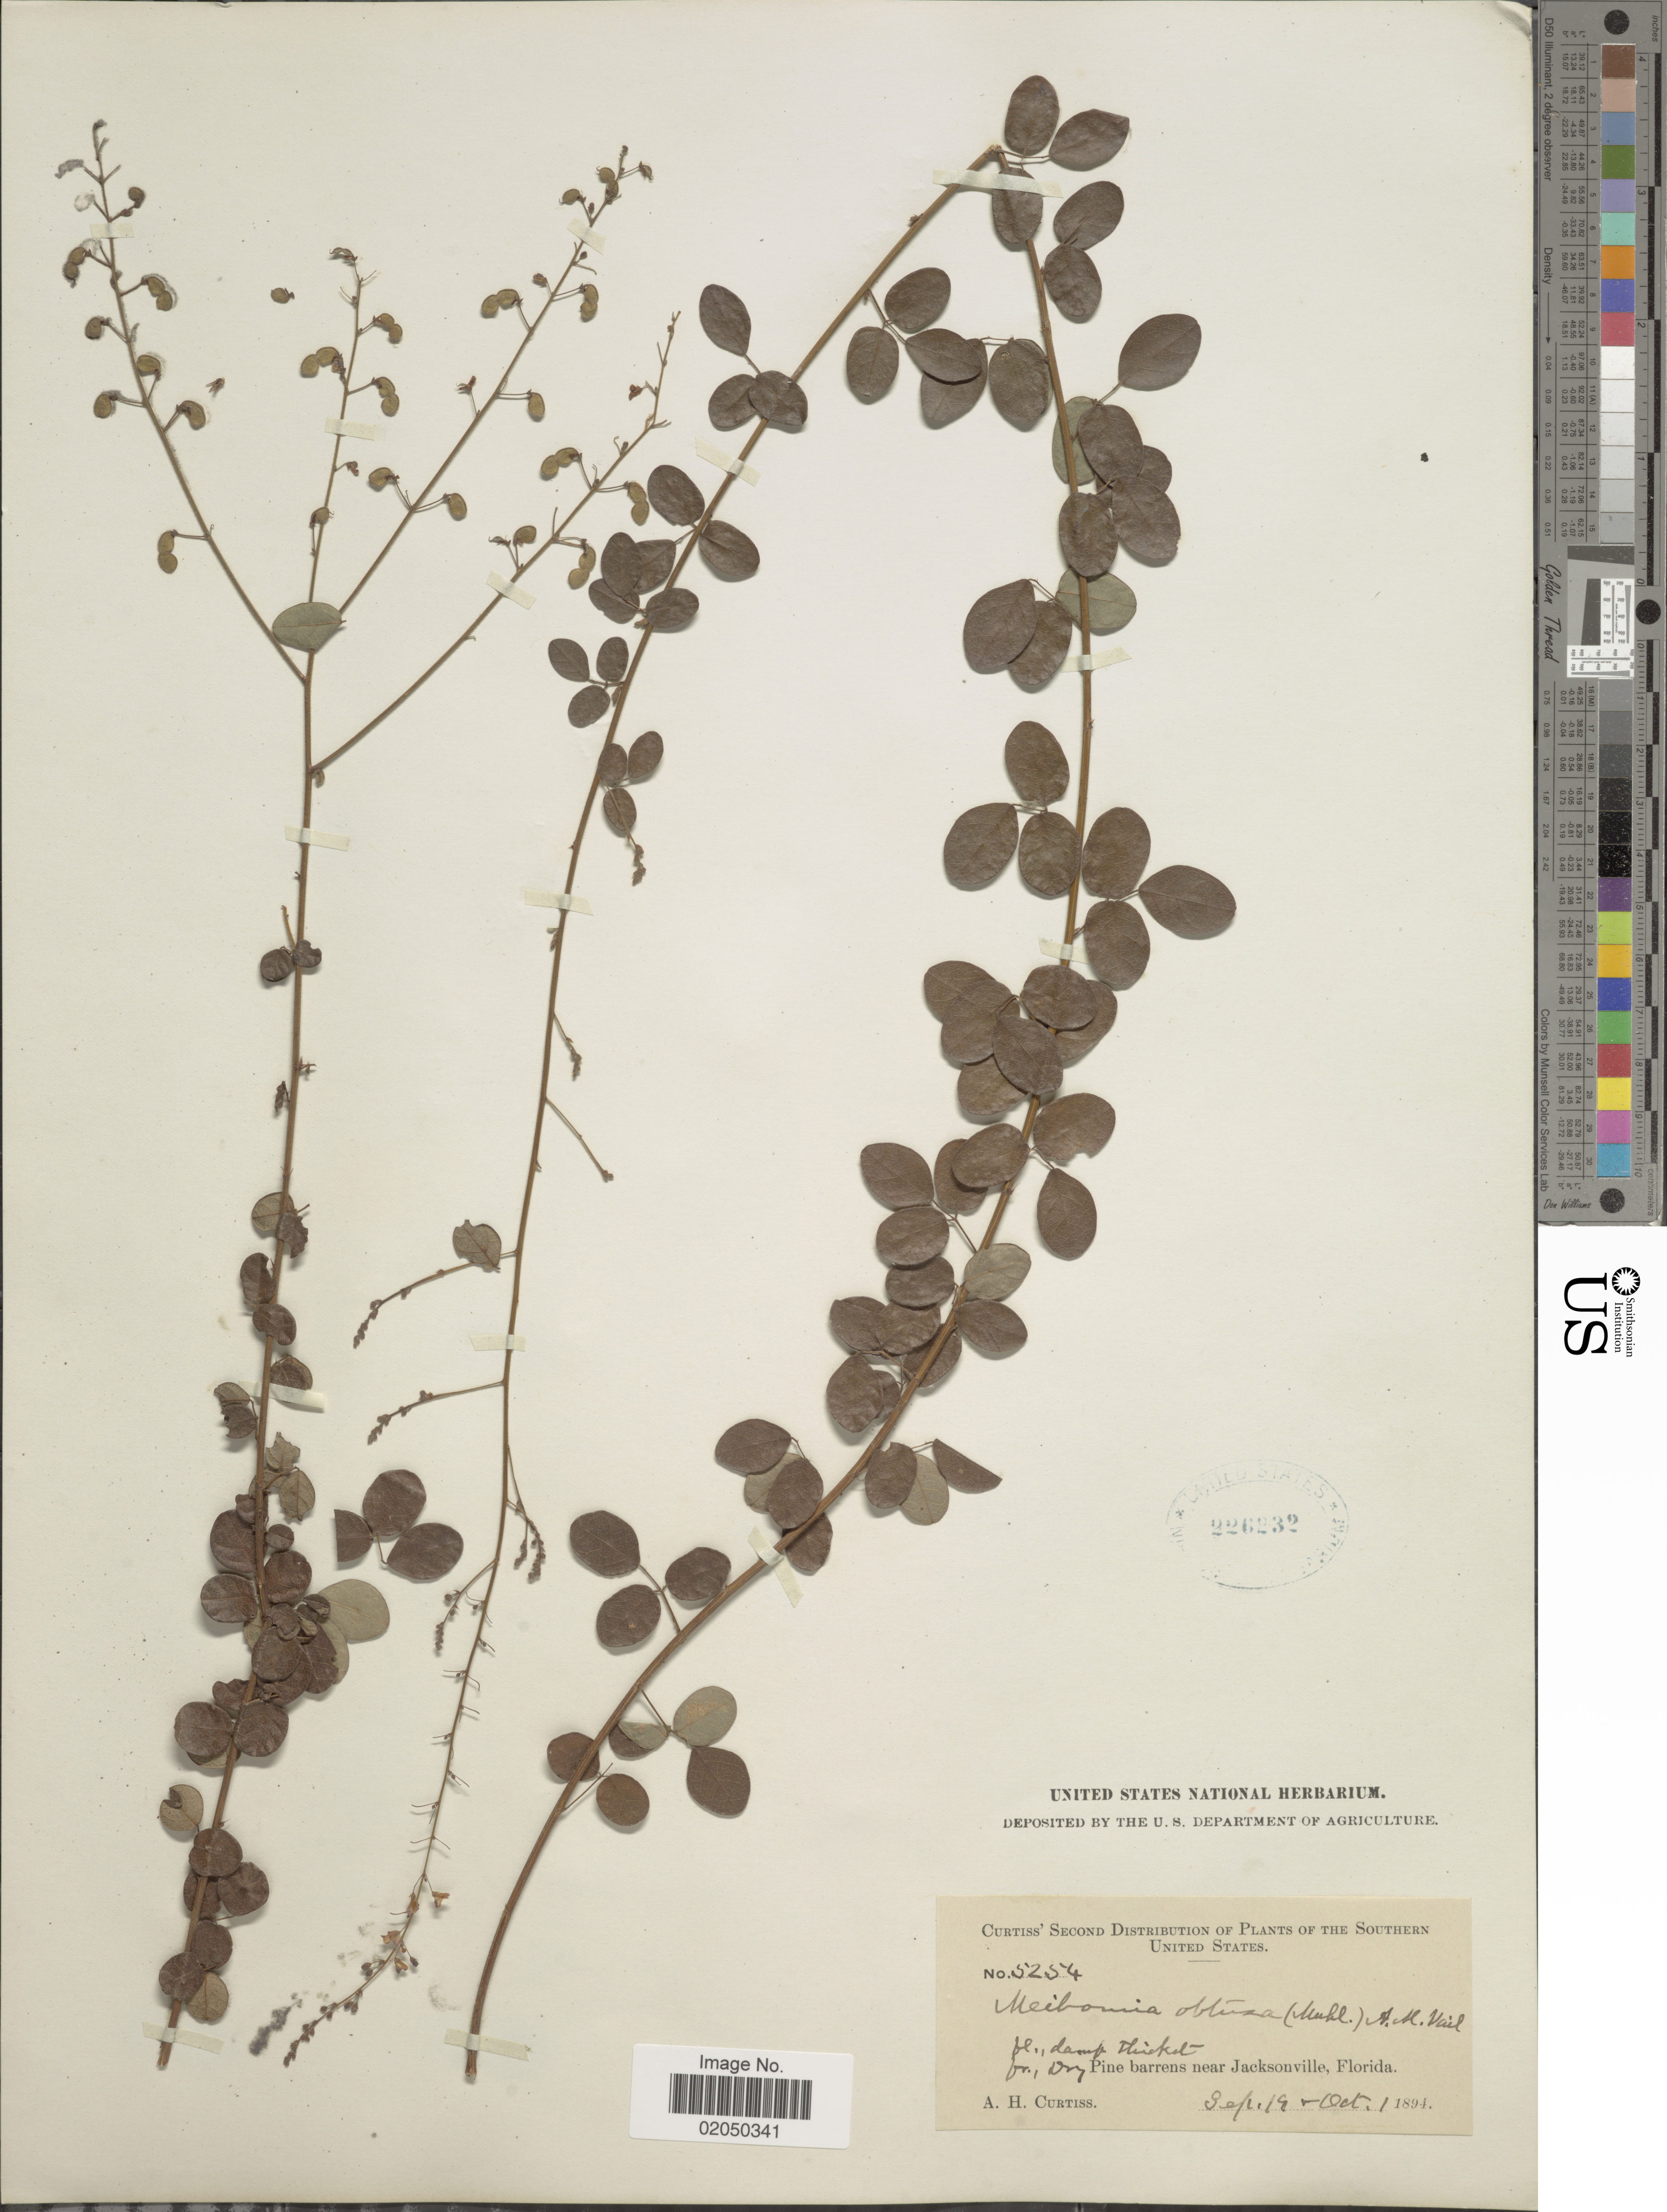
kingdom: Plantae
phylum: Tracheophyta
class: Magnoliopsida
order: Fabales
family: Fabaceae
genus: Desmodium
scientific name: Desmodium ciliare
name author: (Muhl. ex Willd.) DC.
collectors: A. H. Curtiss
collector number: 5254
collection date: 1894-09-19/1894-10-01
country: United States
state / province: Florida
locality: Pine barrens near Jacksonville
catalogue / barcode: US 226232